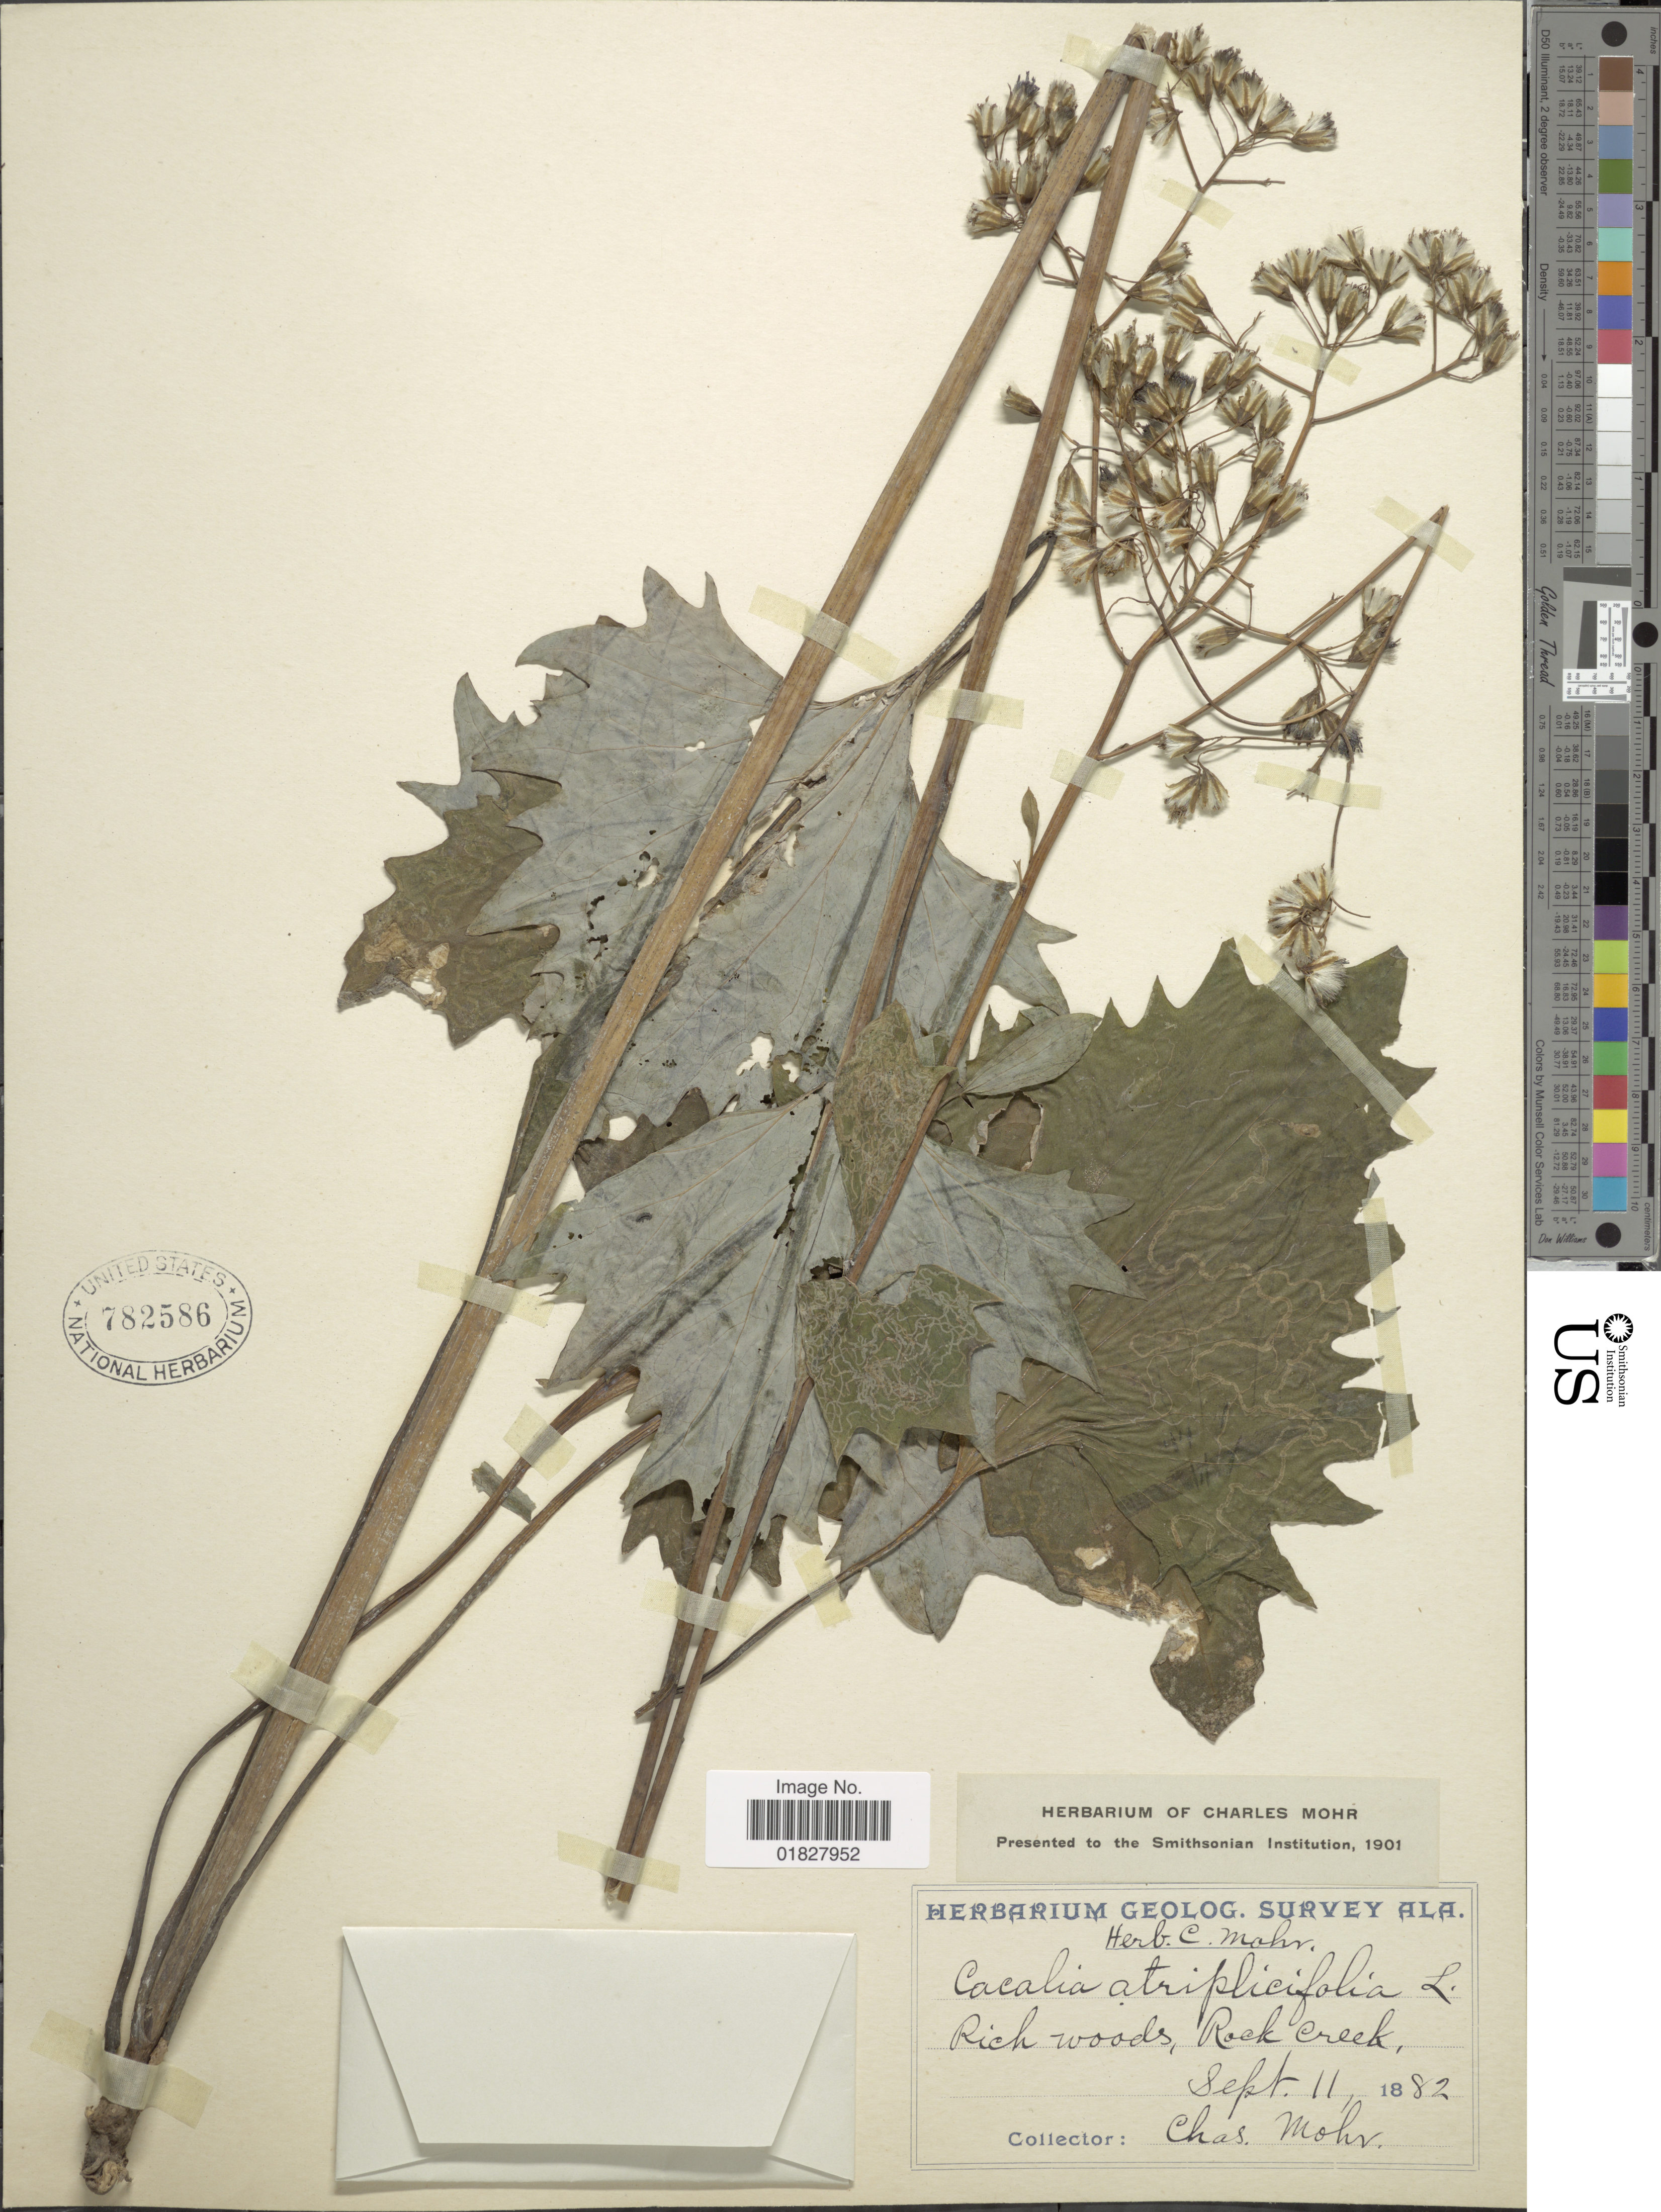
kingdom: Plantae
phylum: Tracheophyta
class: Magnoliopsida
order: Asterales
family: Asteraceae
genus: Arnoglossum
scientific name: Arnoglossum atriplicifolium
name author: (L.) H. Rob.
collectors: Mohr, C. T. (herbarium)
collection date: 1882-09-11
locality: Rock Creek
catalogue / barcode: US 782586